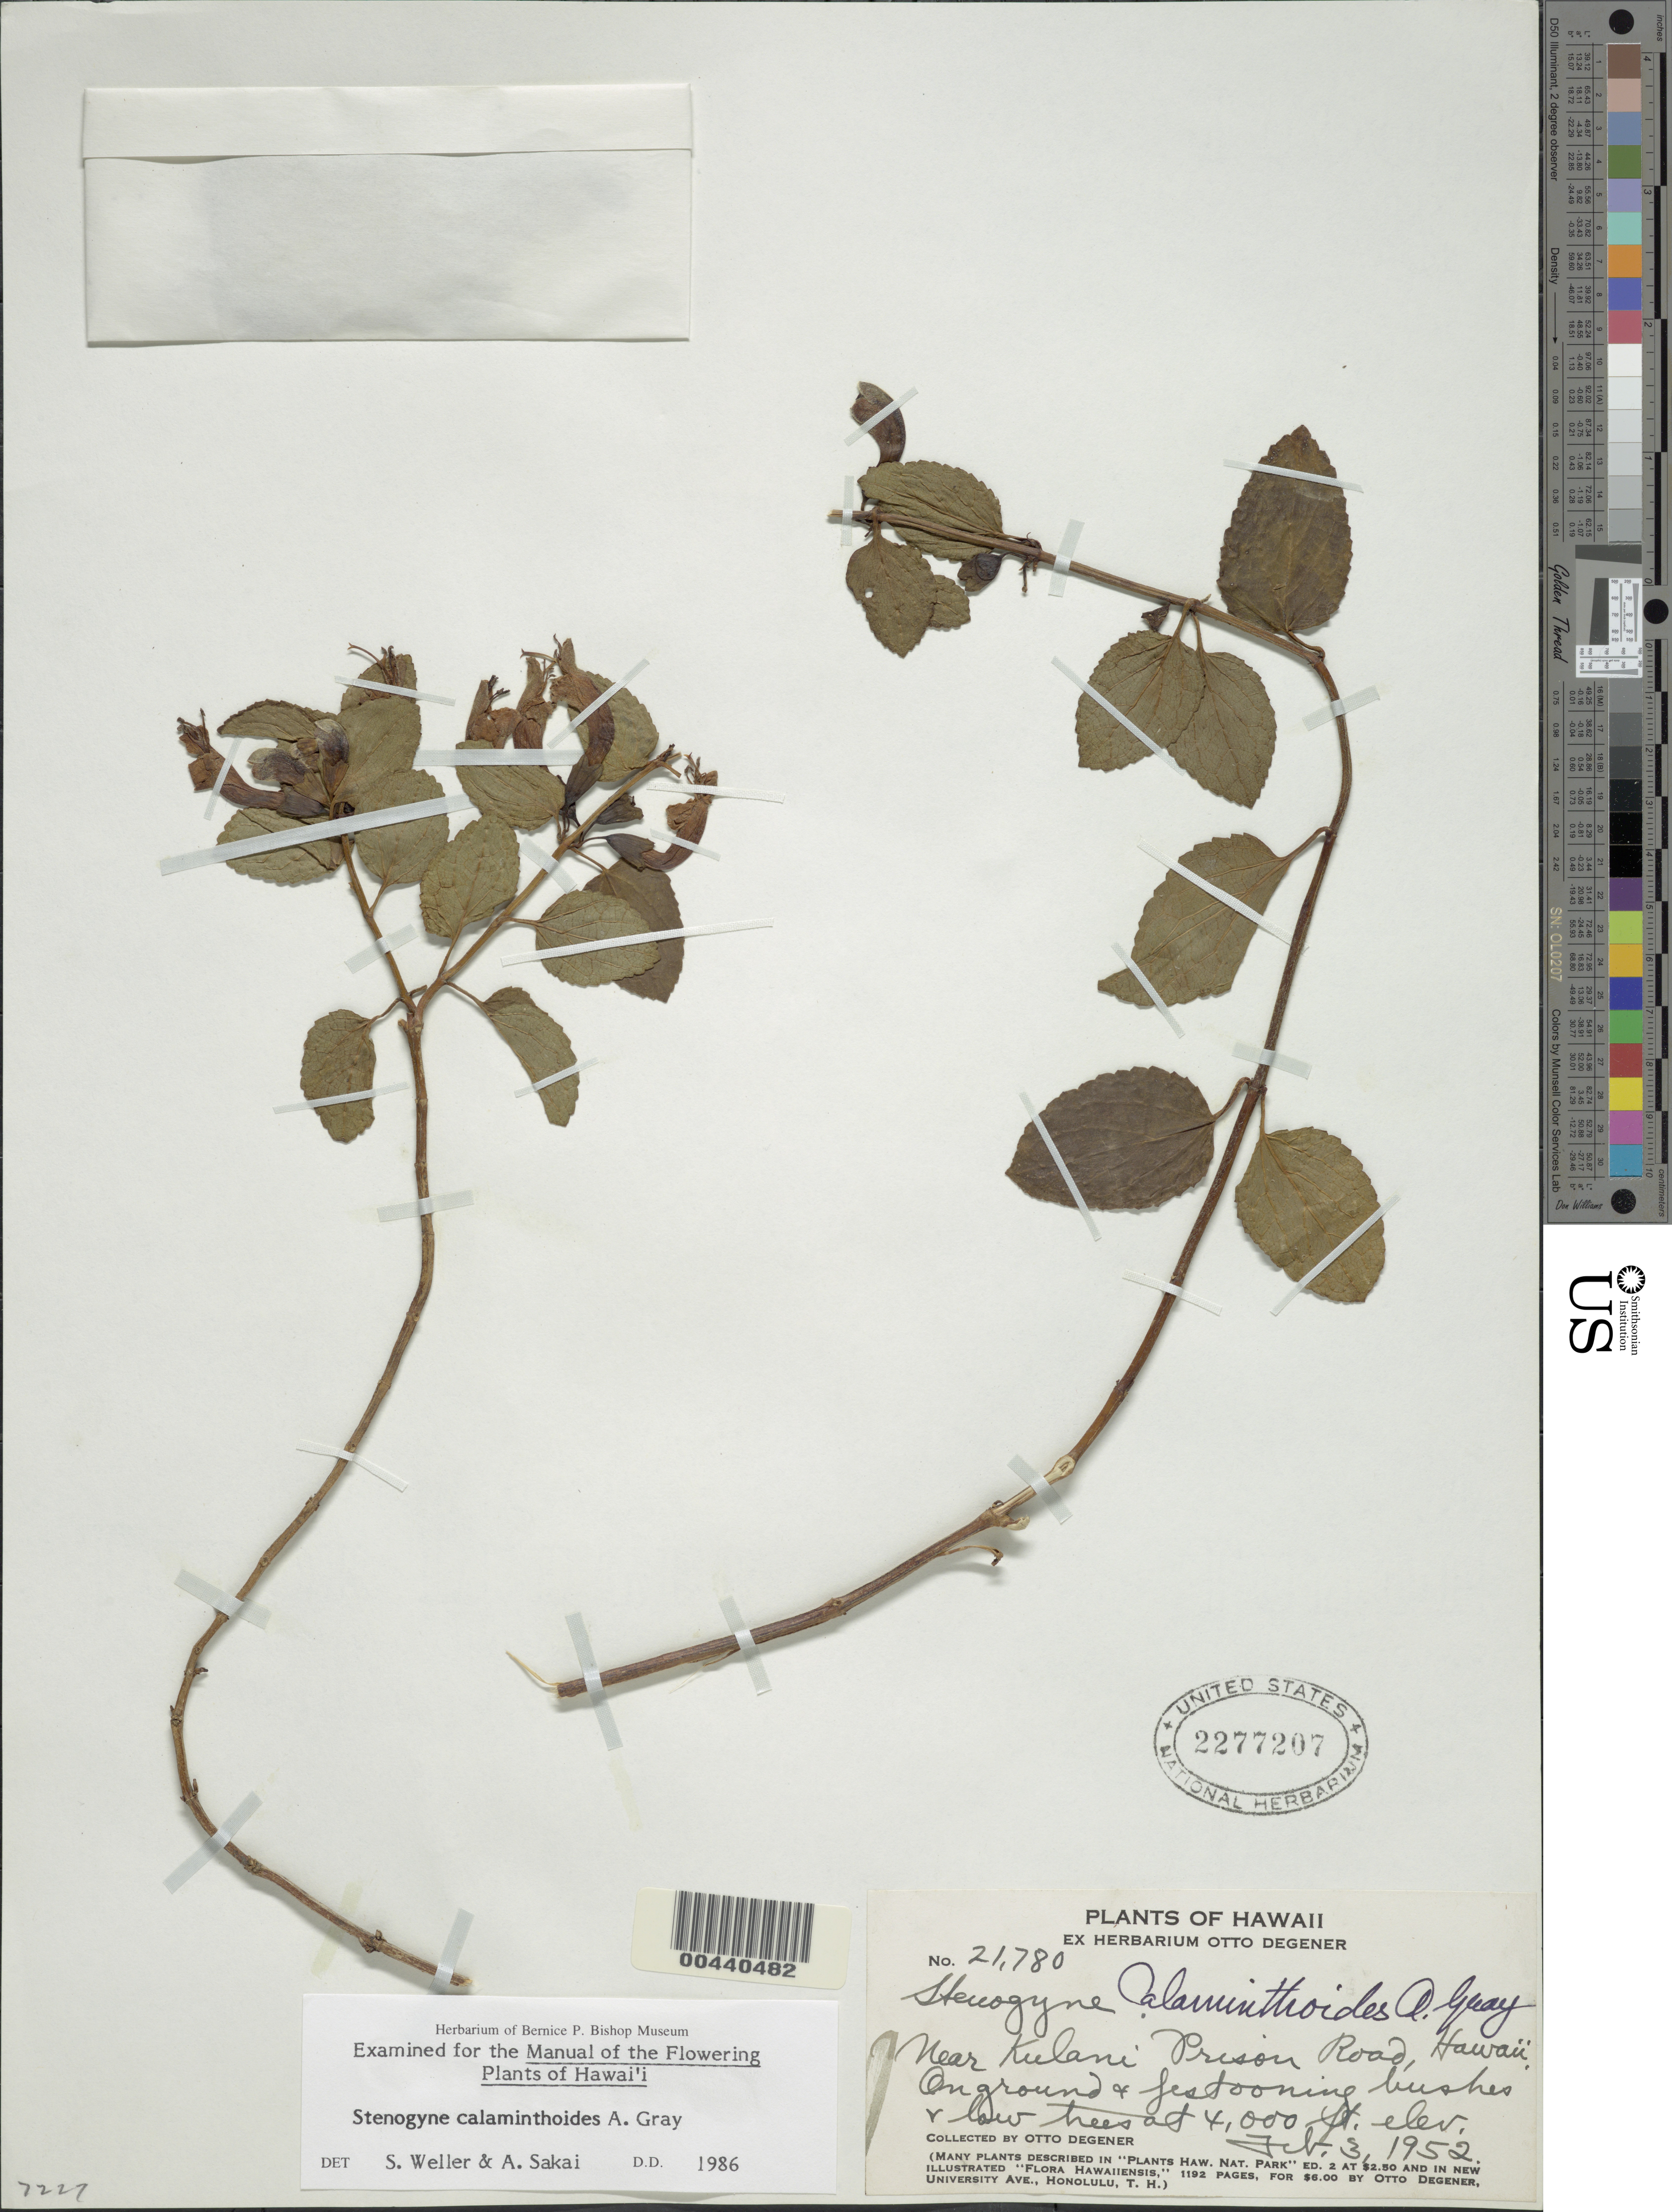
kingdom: Plantae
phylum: Tracheophyta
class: Magnoliopsida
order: Lamiales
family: Lamiaceae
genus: Stenogyne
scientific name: Stenogyne calaminthoides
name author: A. Gray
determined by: Weller, Stephen G., (UNITED STATES)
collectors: O. Degener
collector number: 21780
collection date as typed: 3 Feb 1952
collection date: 1952-02-03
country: United States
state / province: Hawaii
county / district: Hawaii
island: Hawaii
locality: Near Kulani Prison Road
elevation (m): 1219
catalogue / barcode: US 2277207